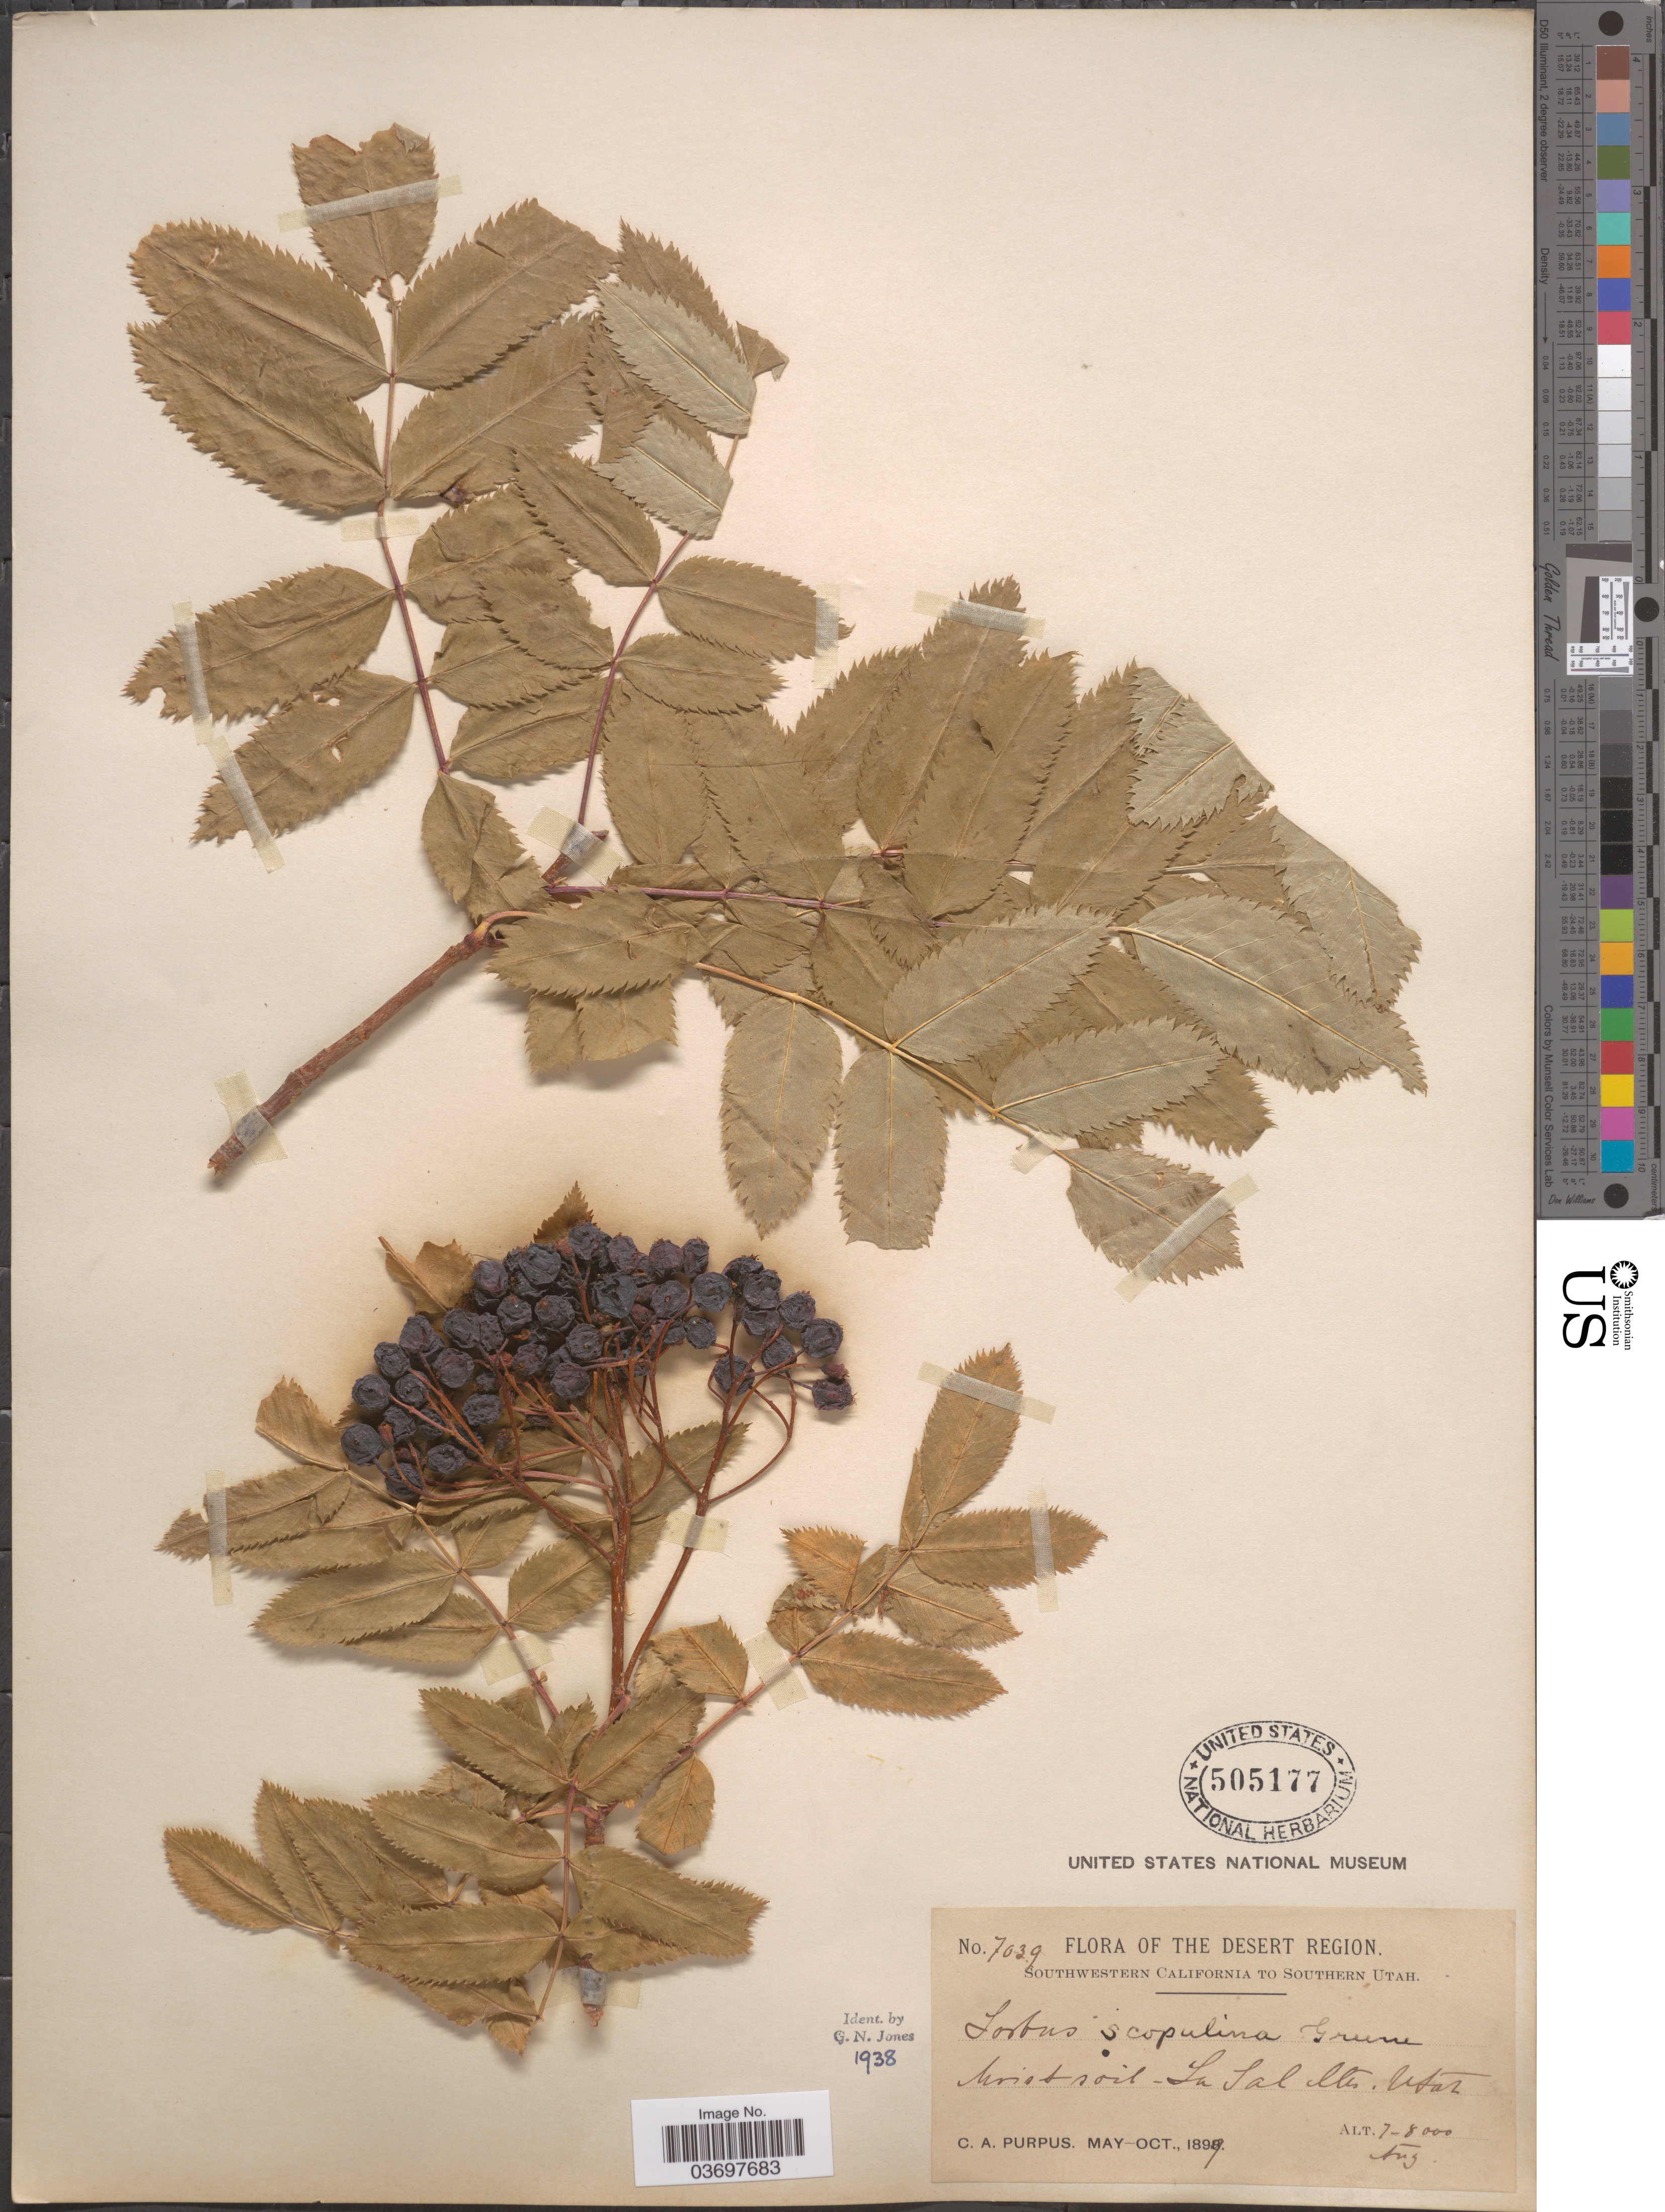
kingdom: Plantae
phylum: Tracheophyta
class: Magnoliopsida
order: Rosales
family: Rosaceae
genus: Sorbus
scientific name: Sorbus scopulina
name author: Greene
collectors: C. A. Purpus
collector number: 7039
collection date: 1899-08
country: United States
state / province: Utah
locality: The Desert Region. Southern Utah. La Sal Mts.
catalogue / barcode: US 505177